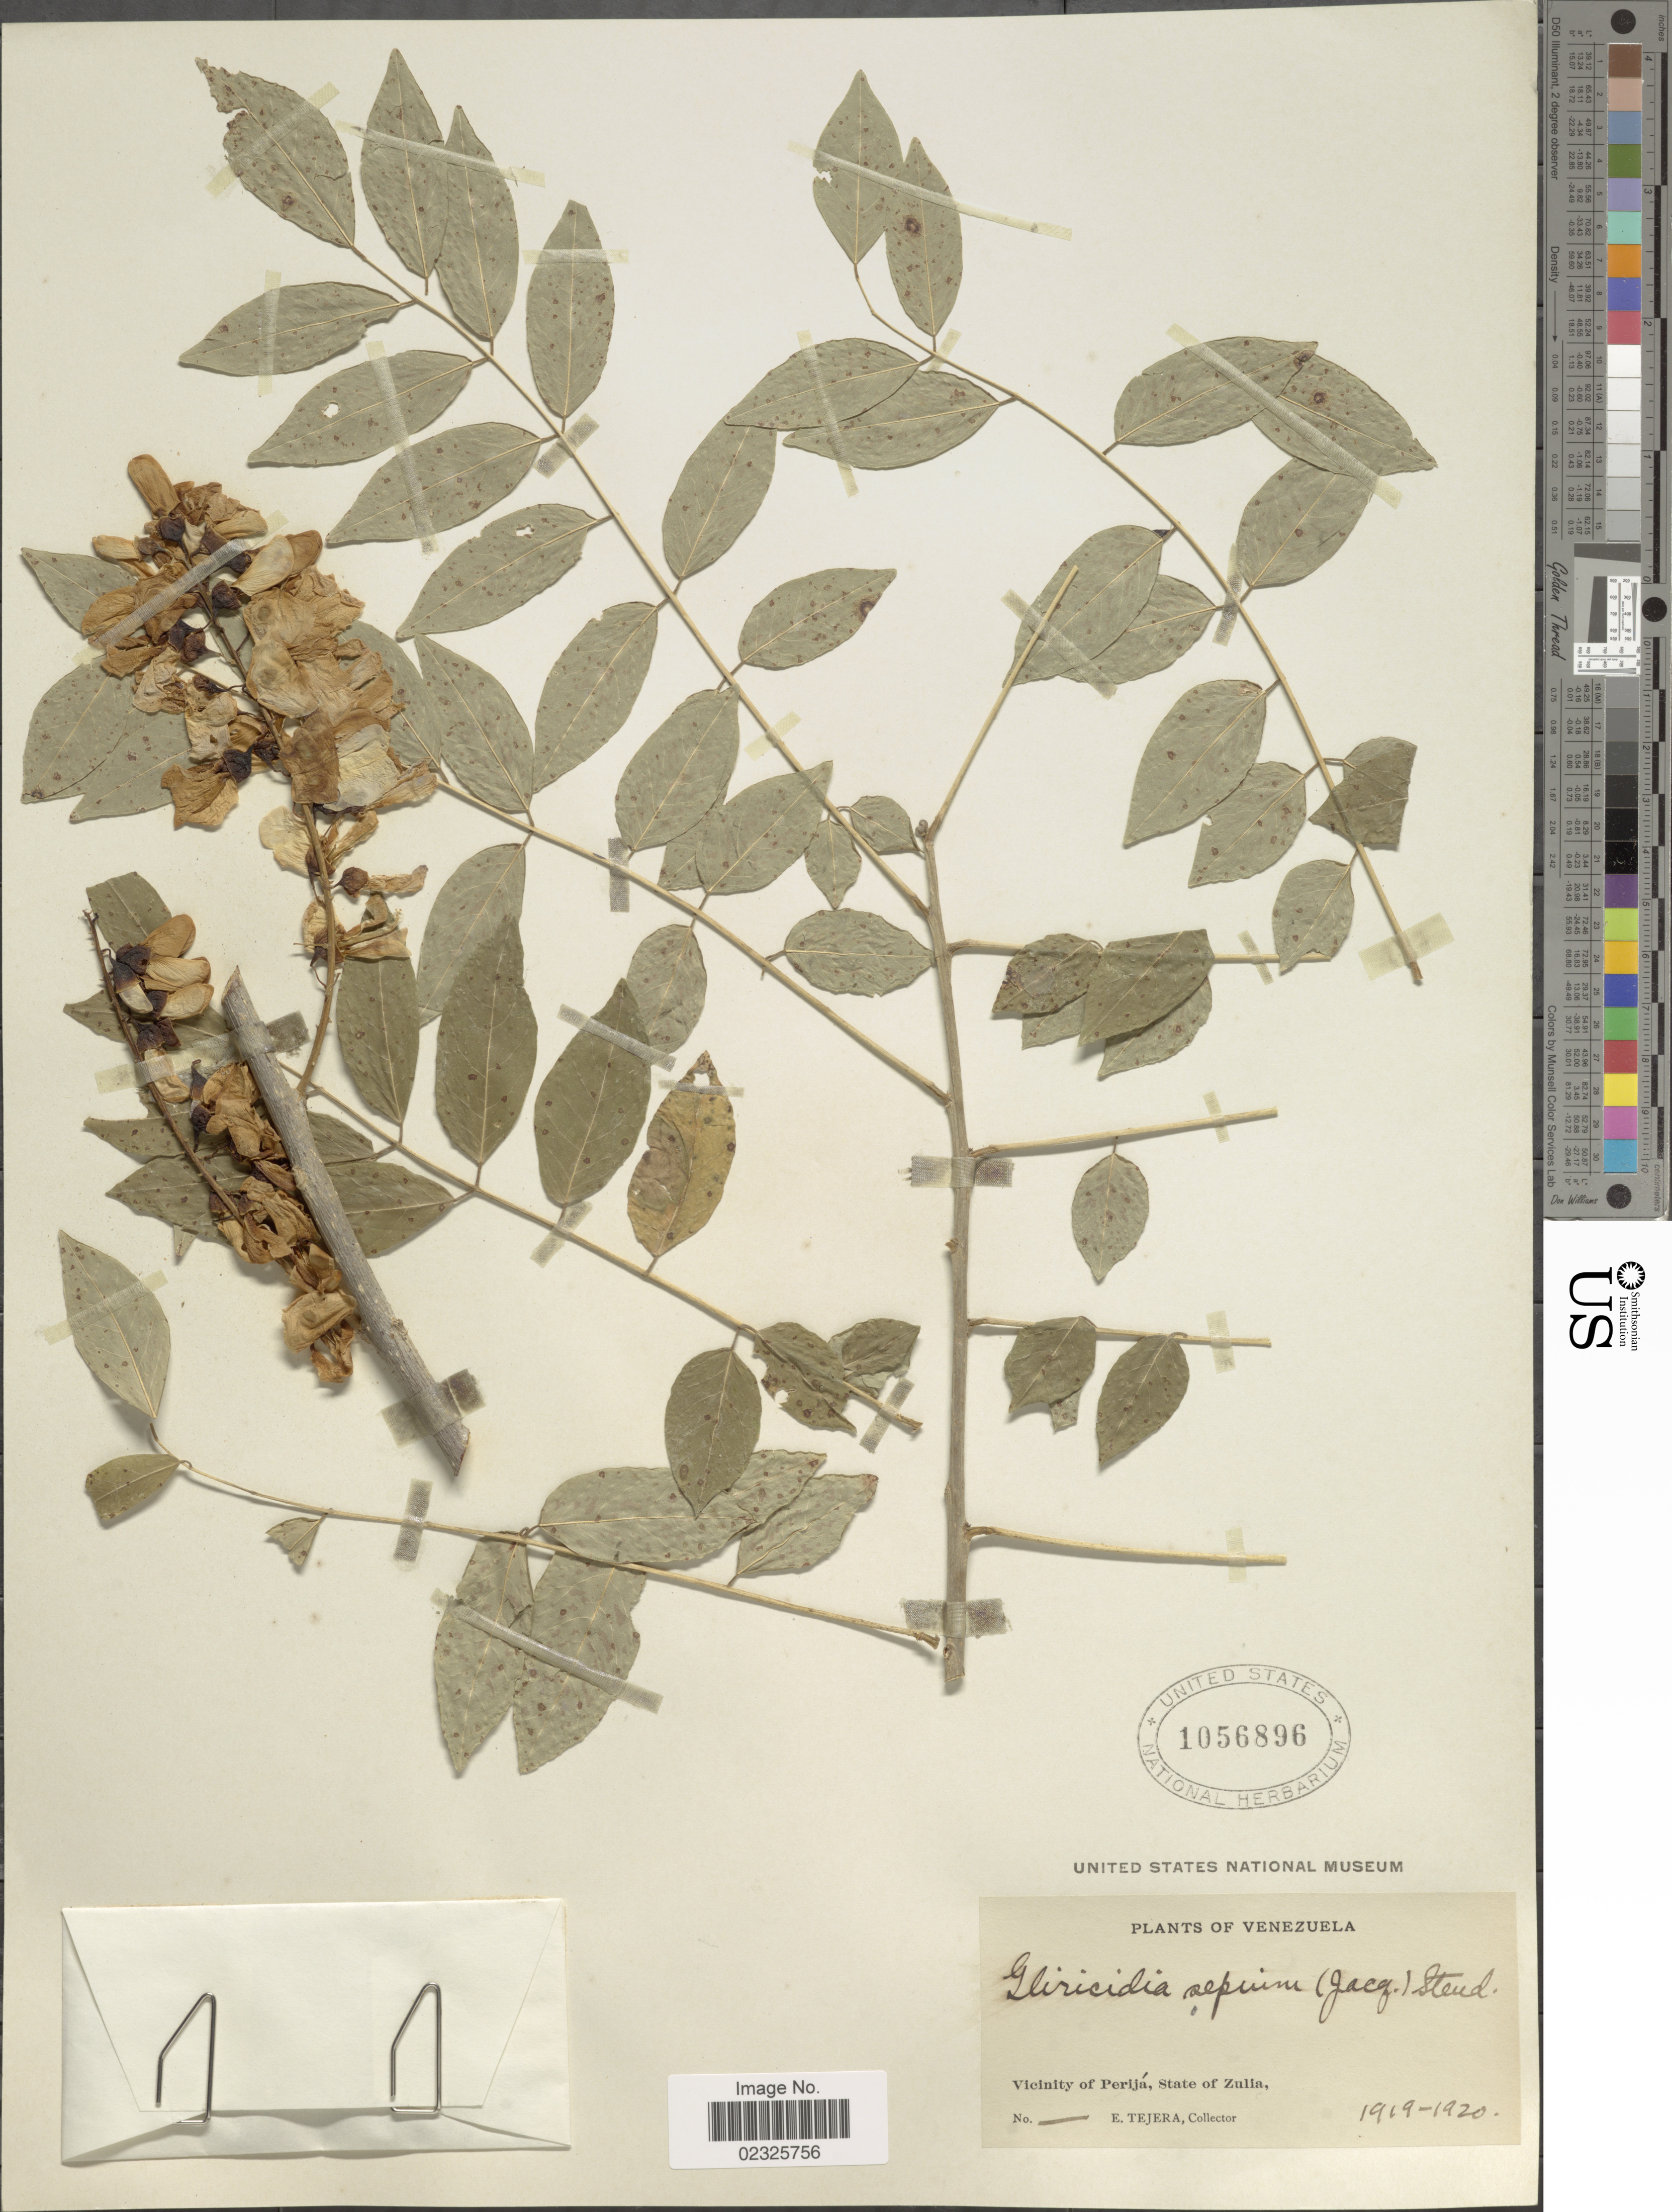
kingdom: Plantae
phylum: Tracheophyta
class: Magnoliopsida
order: Fabales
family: Fabaceae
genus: Gliricidia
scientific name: Gliricidia sepium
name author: (Jacq.) Kunth ex Walp.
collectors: E. Tejera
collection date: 1919/1920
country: Venezuela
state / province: Zulia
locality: Vicinity of Perija, State of Zulia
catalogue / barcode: US 1056896